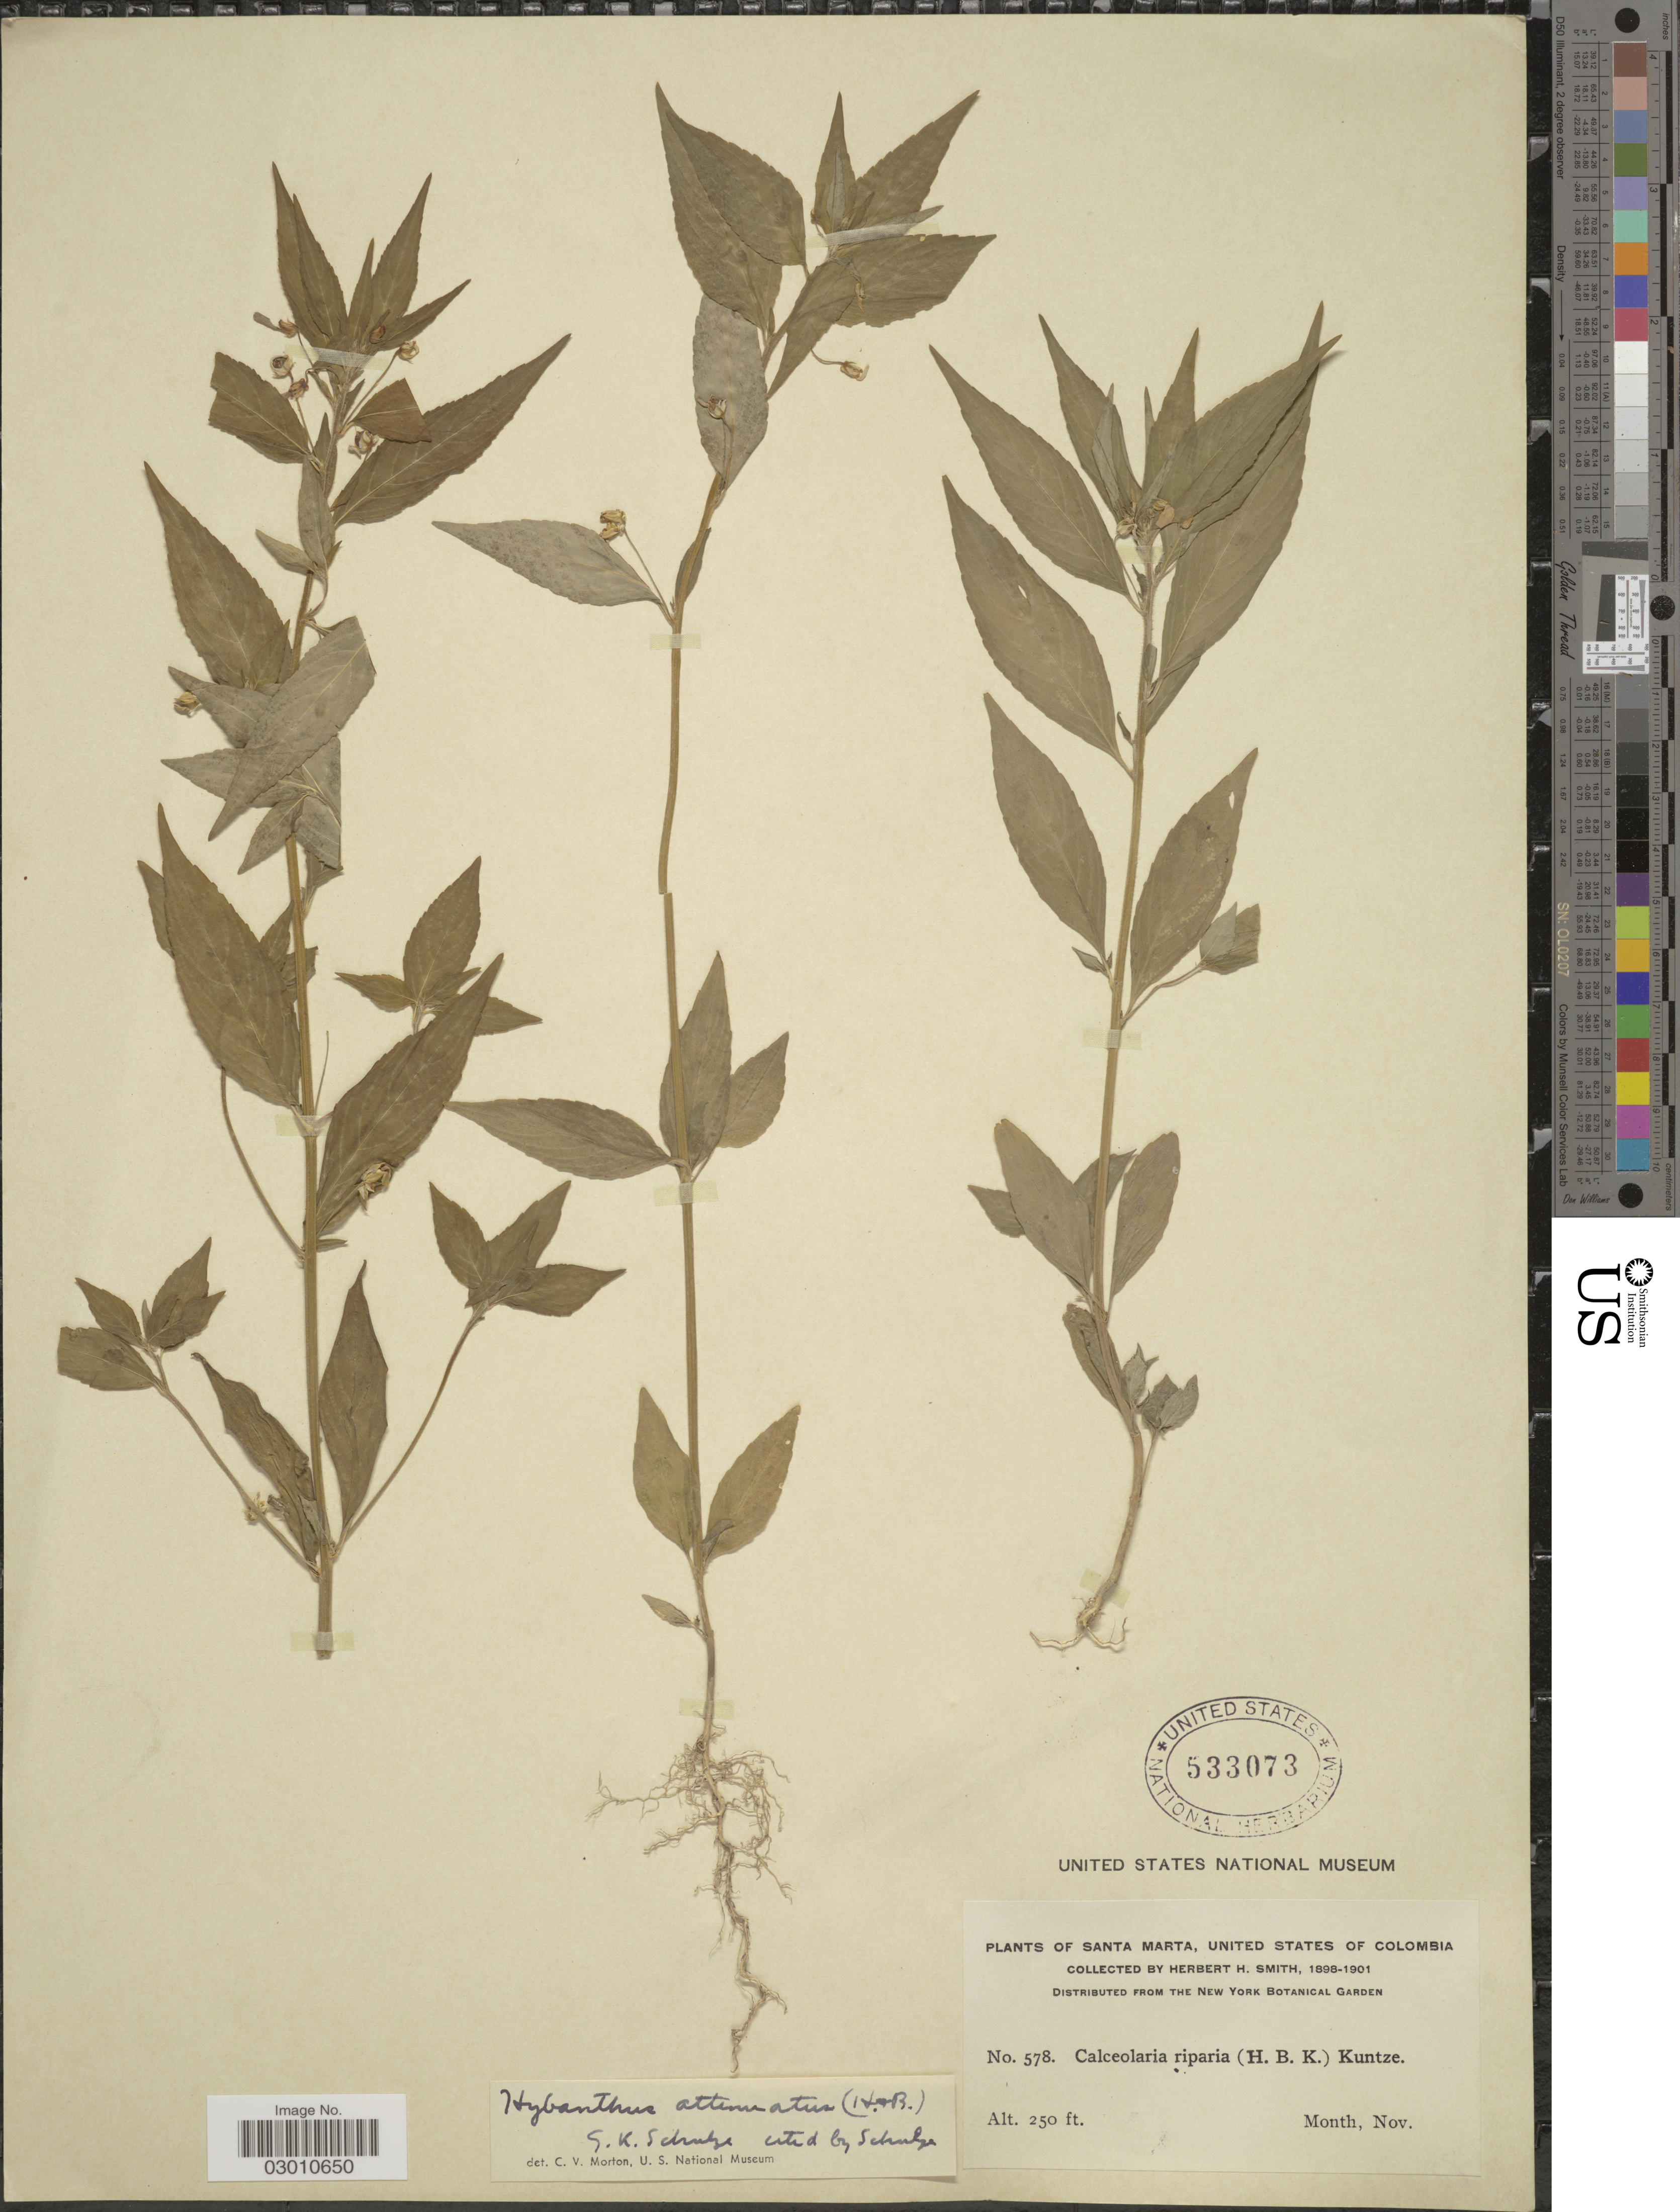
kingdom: Plantae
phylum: Tracheophyta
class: Magnoliopsida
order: Malpighiales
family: Violaceae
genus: Pombalia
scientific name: Pombalia attenuata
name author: (Humb. & Bonpl. ex Willd.) Paula-Souza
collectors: H. H. Smith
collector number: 578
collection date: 1898-11/1901-11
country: Colombia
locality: Santa Marta.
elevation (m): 76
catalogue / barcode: US 533073